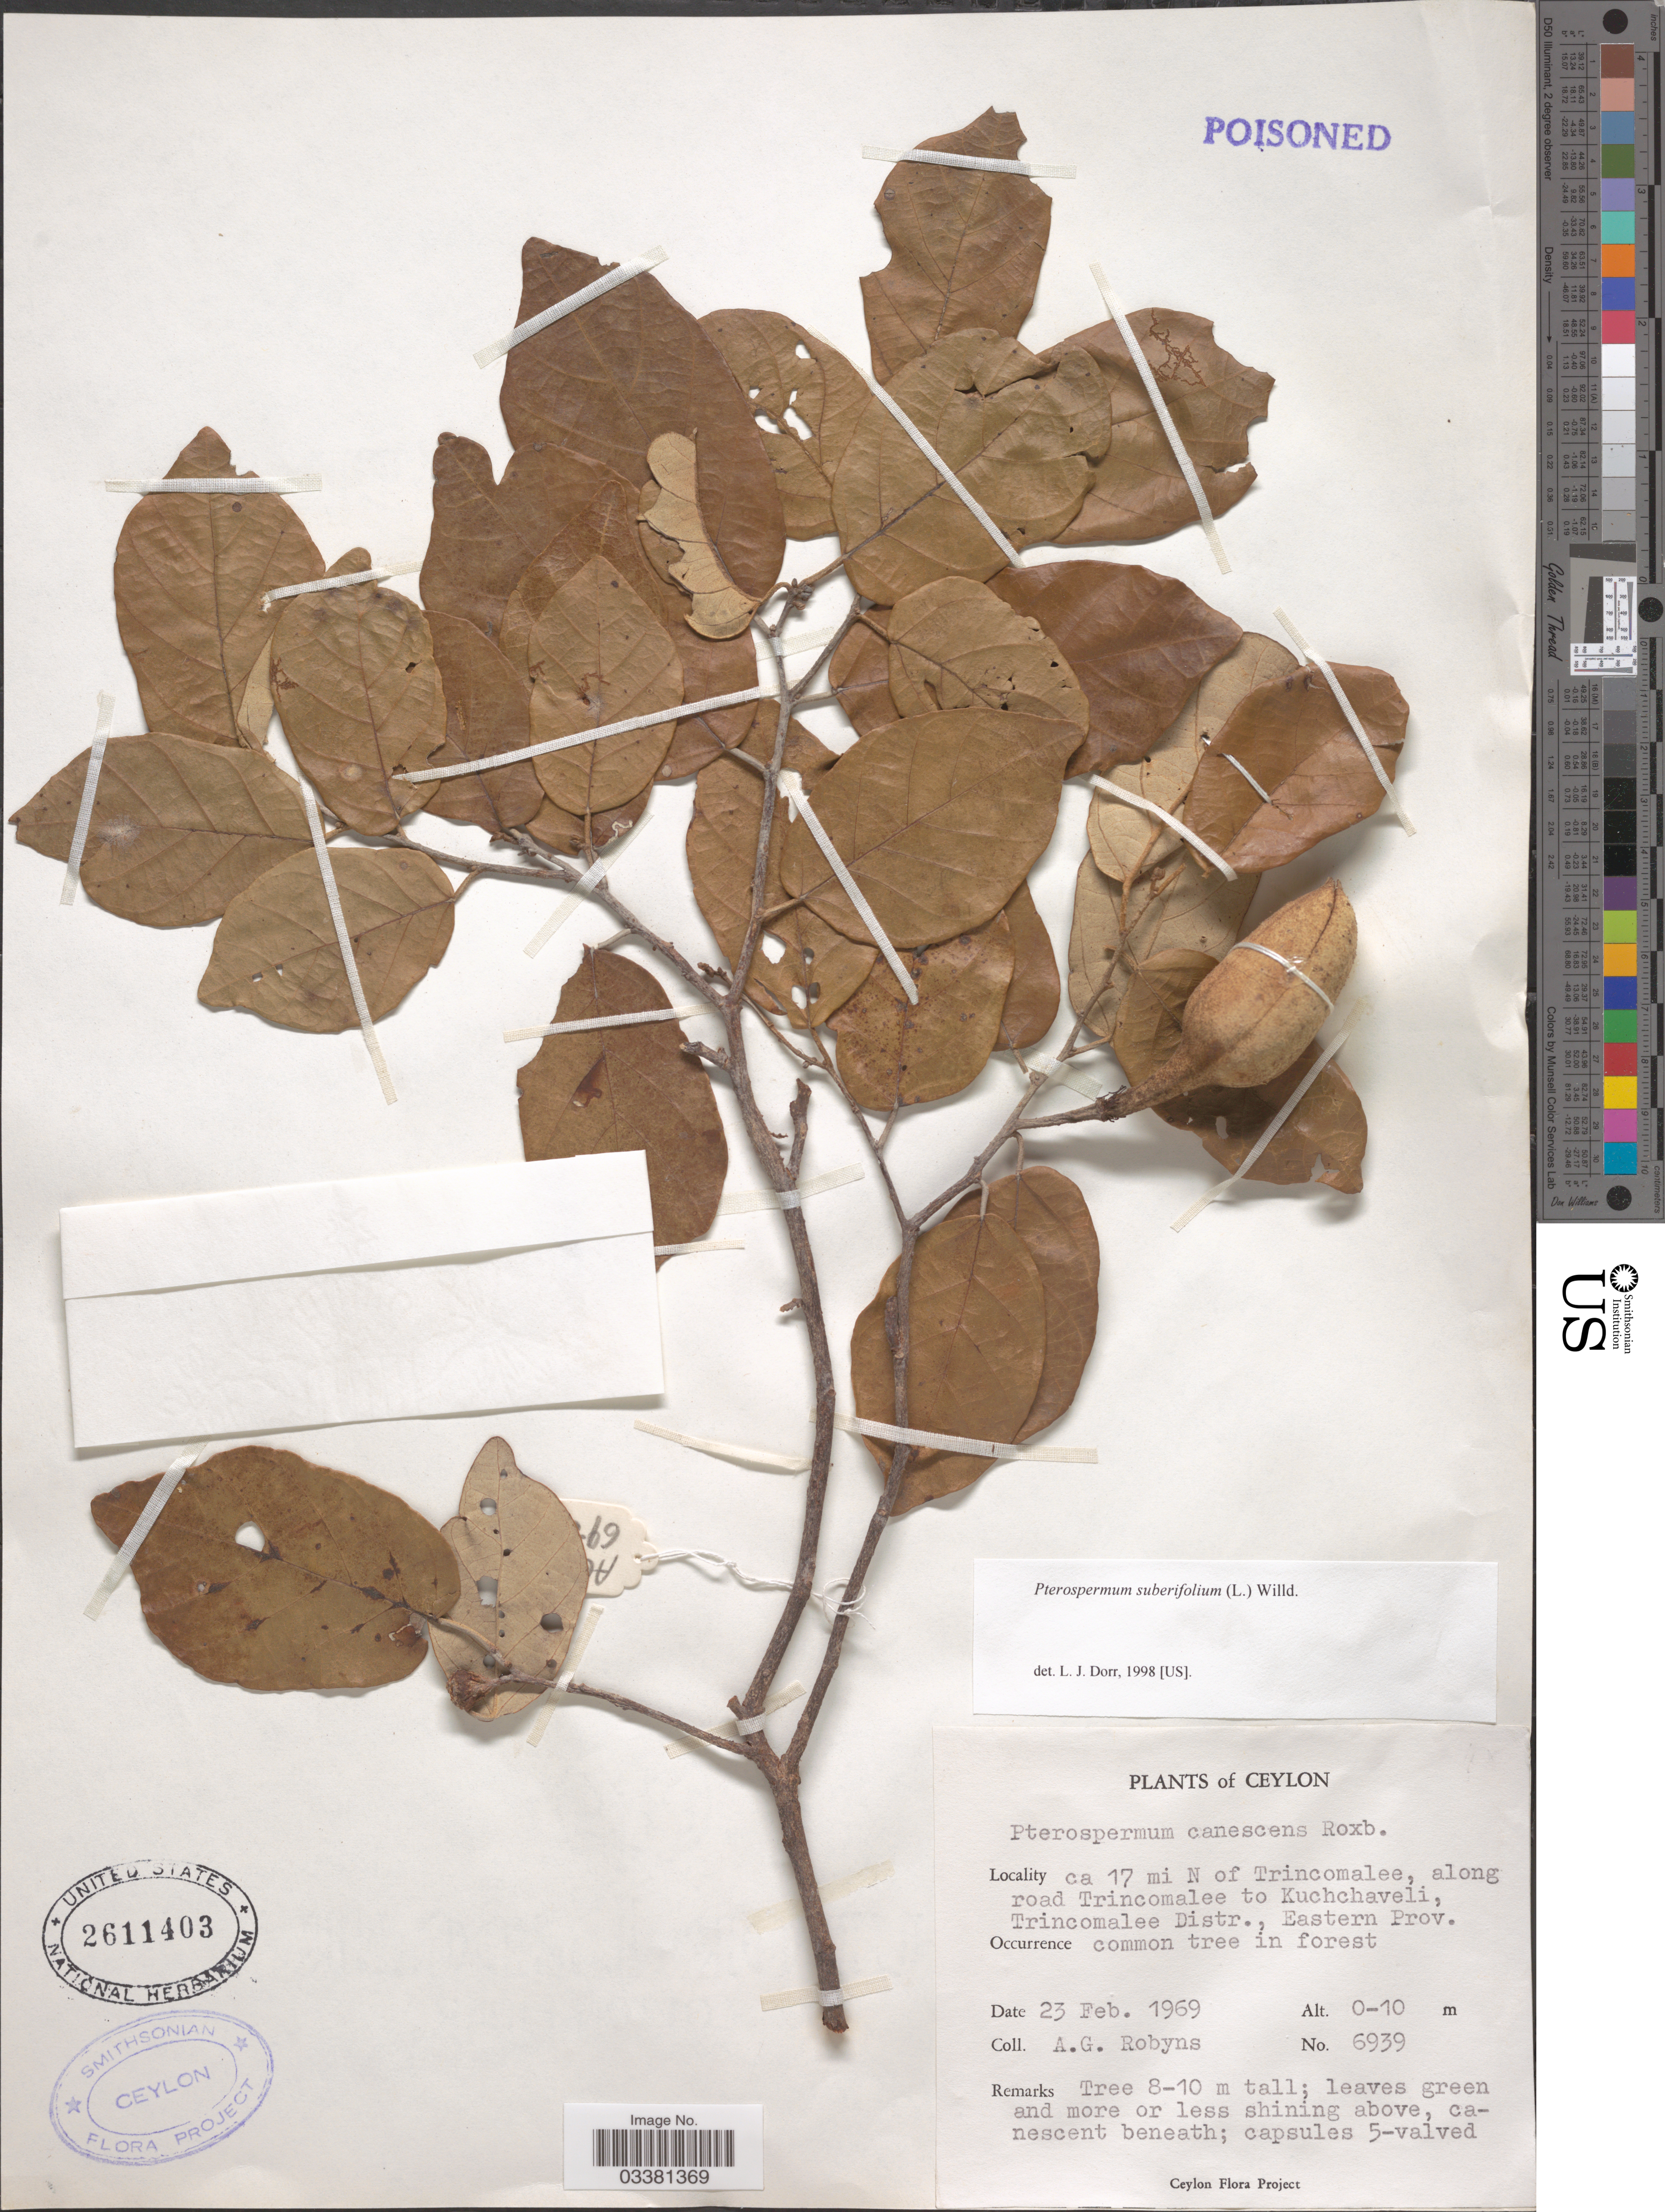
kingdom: Plantae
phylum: Tracheophyta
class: Magnoliopsida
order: Malvales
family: Malvaceae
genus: Pterospermum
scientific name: Pterospermum suberifolium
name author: (L.) Raeusch.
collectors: A. Robyns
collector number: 6939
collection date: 1969-02-23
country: Sri Lanka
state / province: Eastern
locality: Ceylon. Ca 17 mi N of Trincomalee, along road to Trincomalee to Kuchchaveli, Trincomalee Distr.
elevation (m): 0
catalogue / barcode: US 2611403